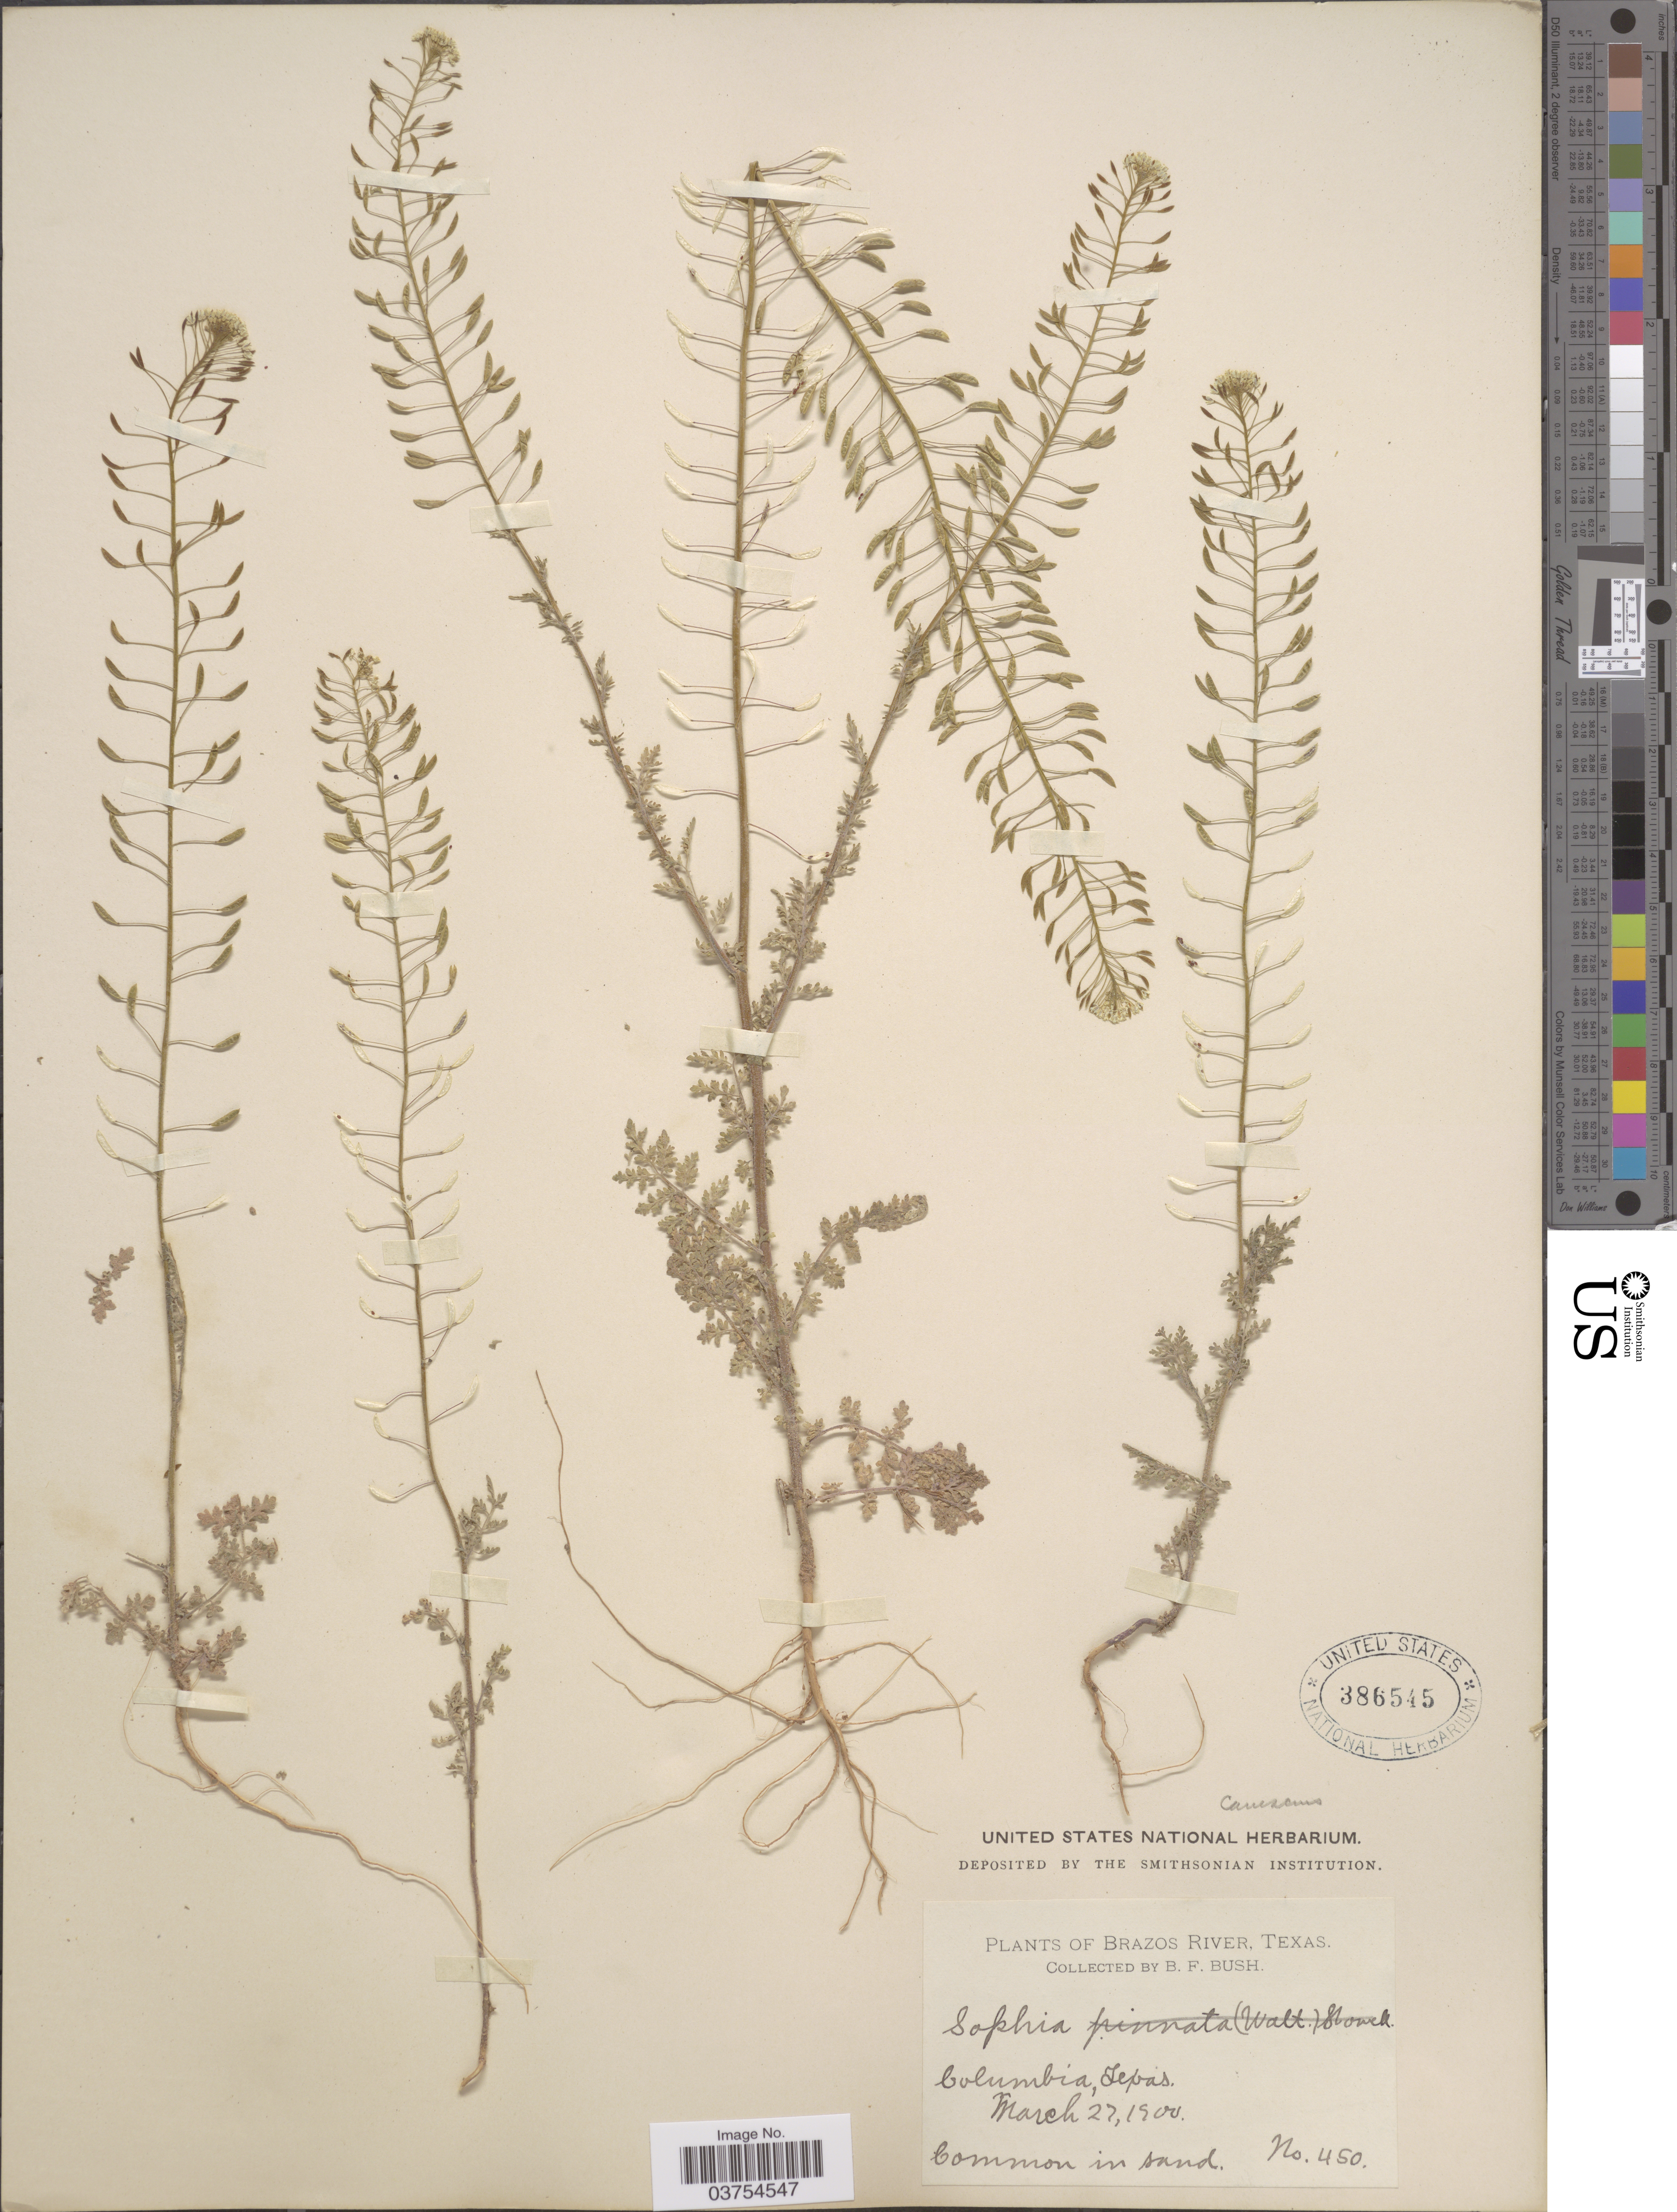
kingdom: Plantae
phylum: Tracheophyta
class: Magnoliopsida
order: Brassicales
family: Brassicaceae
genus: Descurainia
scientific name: Descurainia pinnata subsp. typica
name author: (C.A. Mey.) Detling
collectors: B. F. Bush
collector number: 450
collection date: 1900-03-27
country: United States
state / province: Texas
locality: Brazos River. Columbia.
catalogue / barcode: US 386545